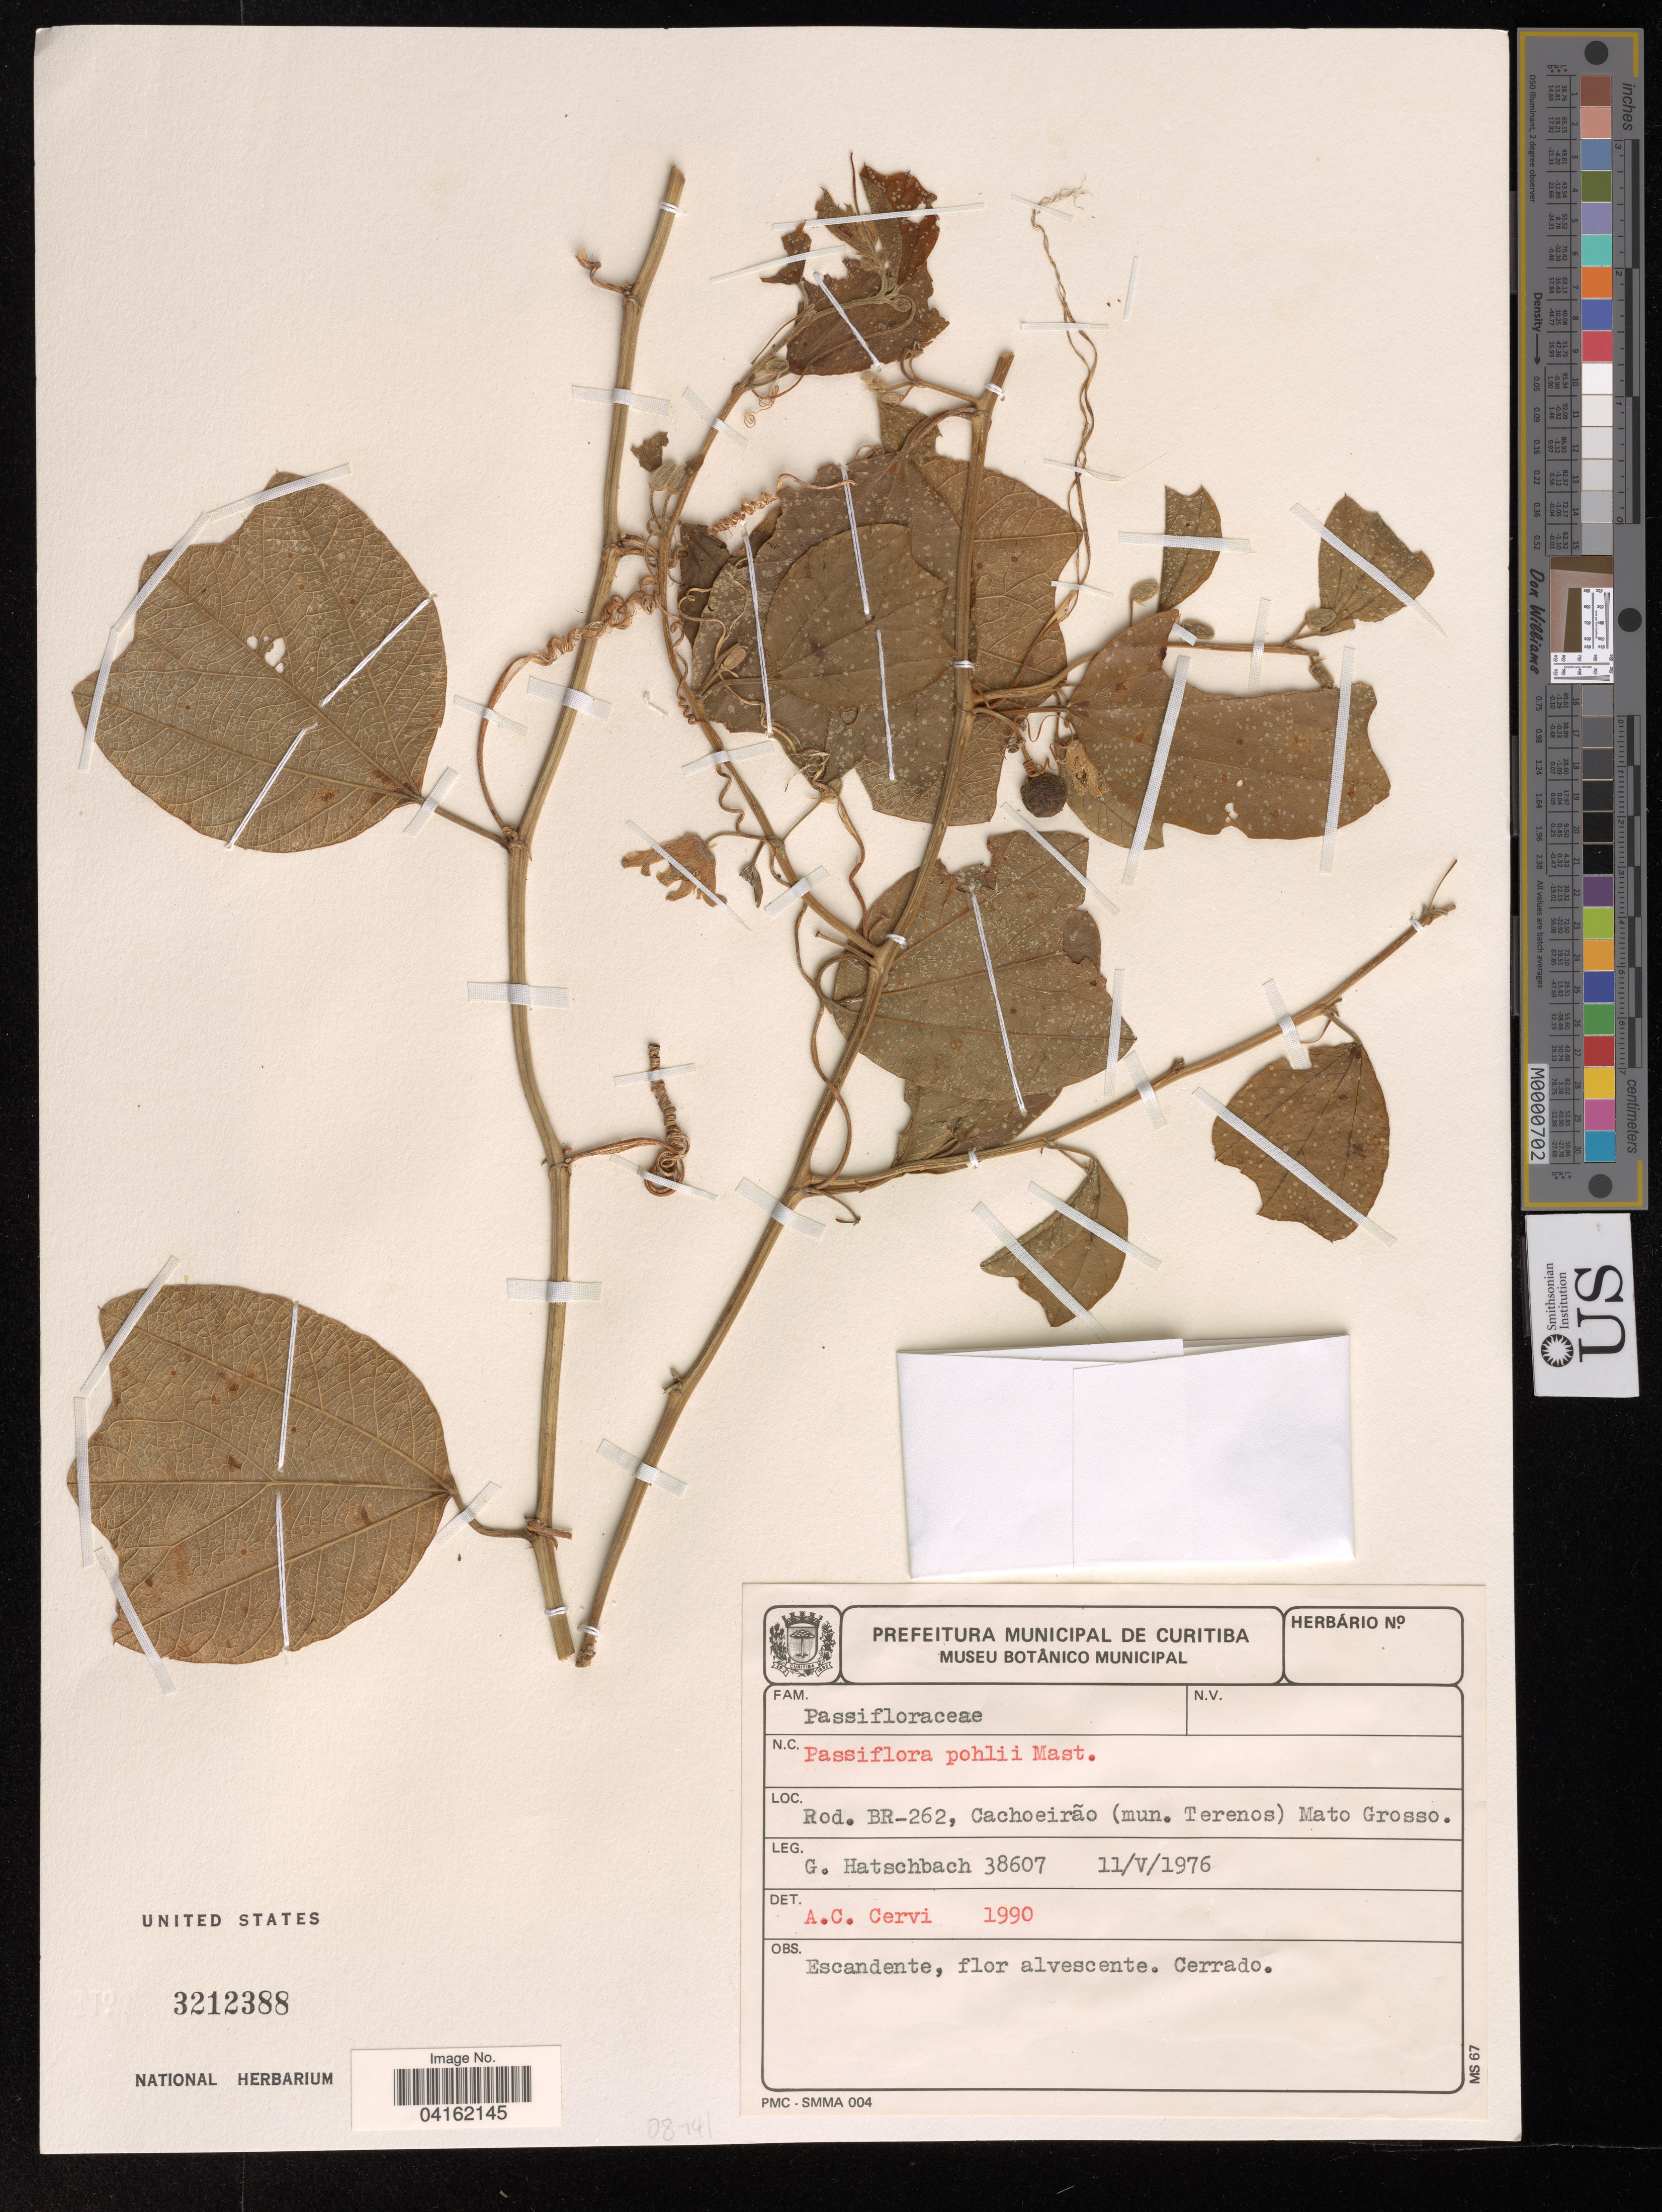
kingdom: Plantae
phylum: Tracheophyta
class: Magnoliopsida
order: Malpighiales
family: Passifloraceae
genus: Passiflora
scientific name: Passiflora pohlii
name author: Mast.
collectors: G. Hatschbach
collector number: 38607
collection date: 1976-05-11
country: Brazil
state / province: Mato Grosso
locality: Rod. BR-262, Cachoeirão (mun. Terenos).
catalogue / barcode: US 3212388